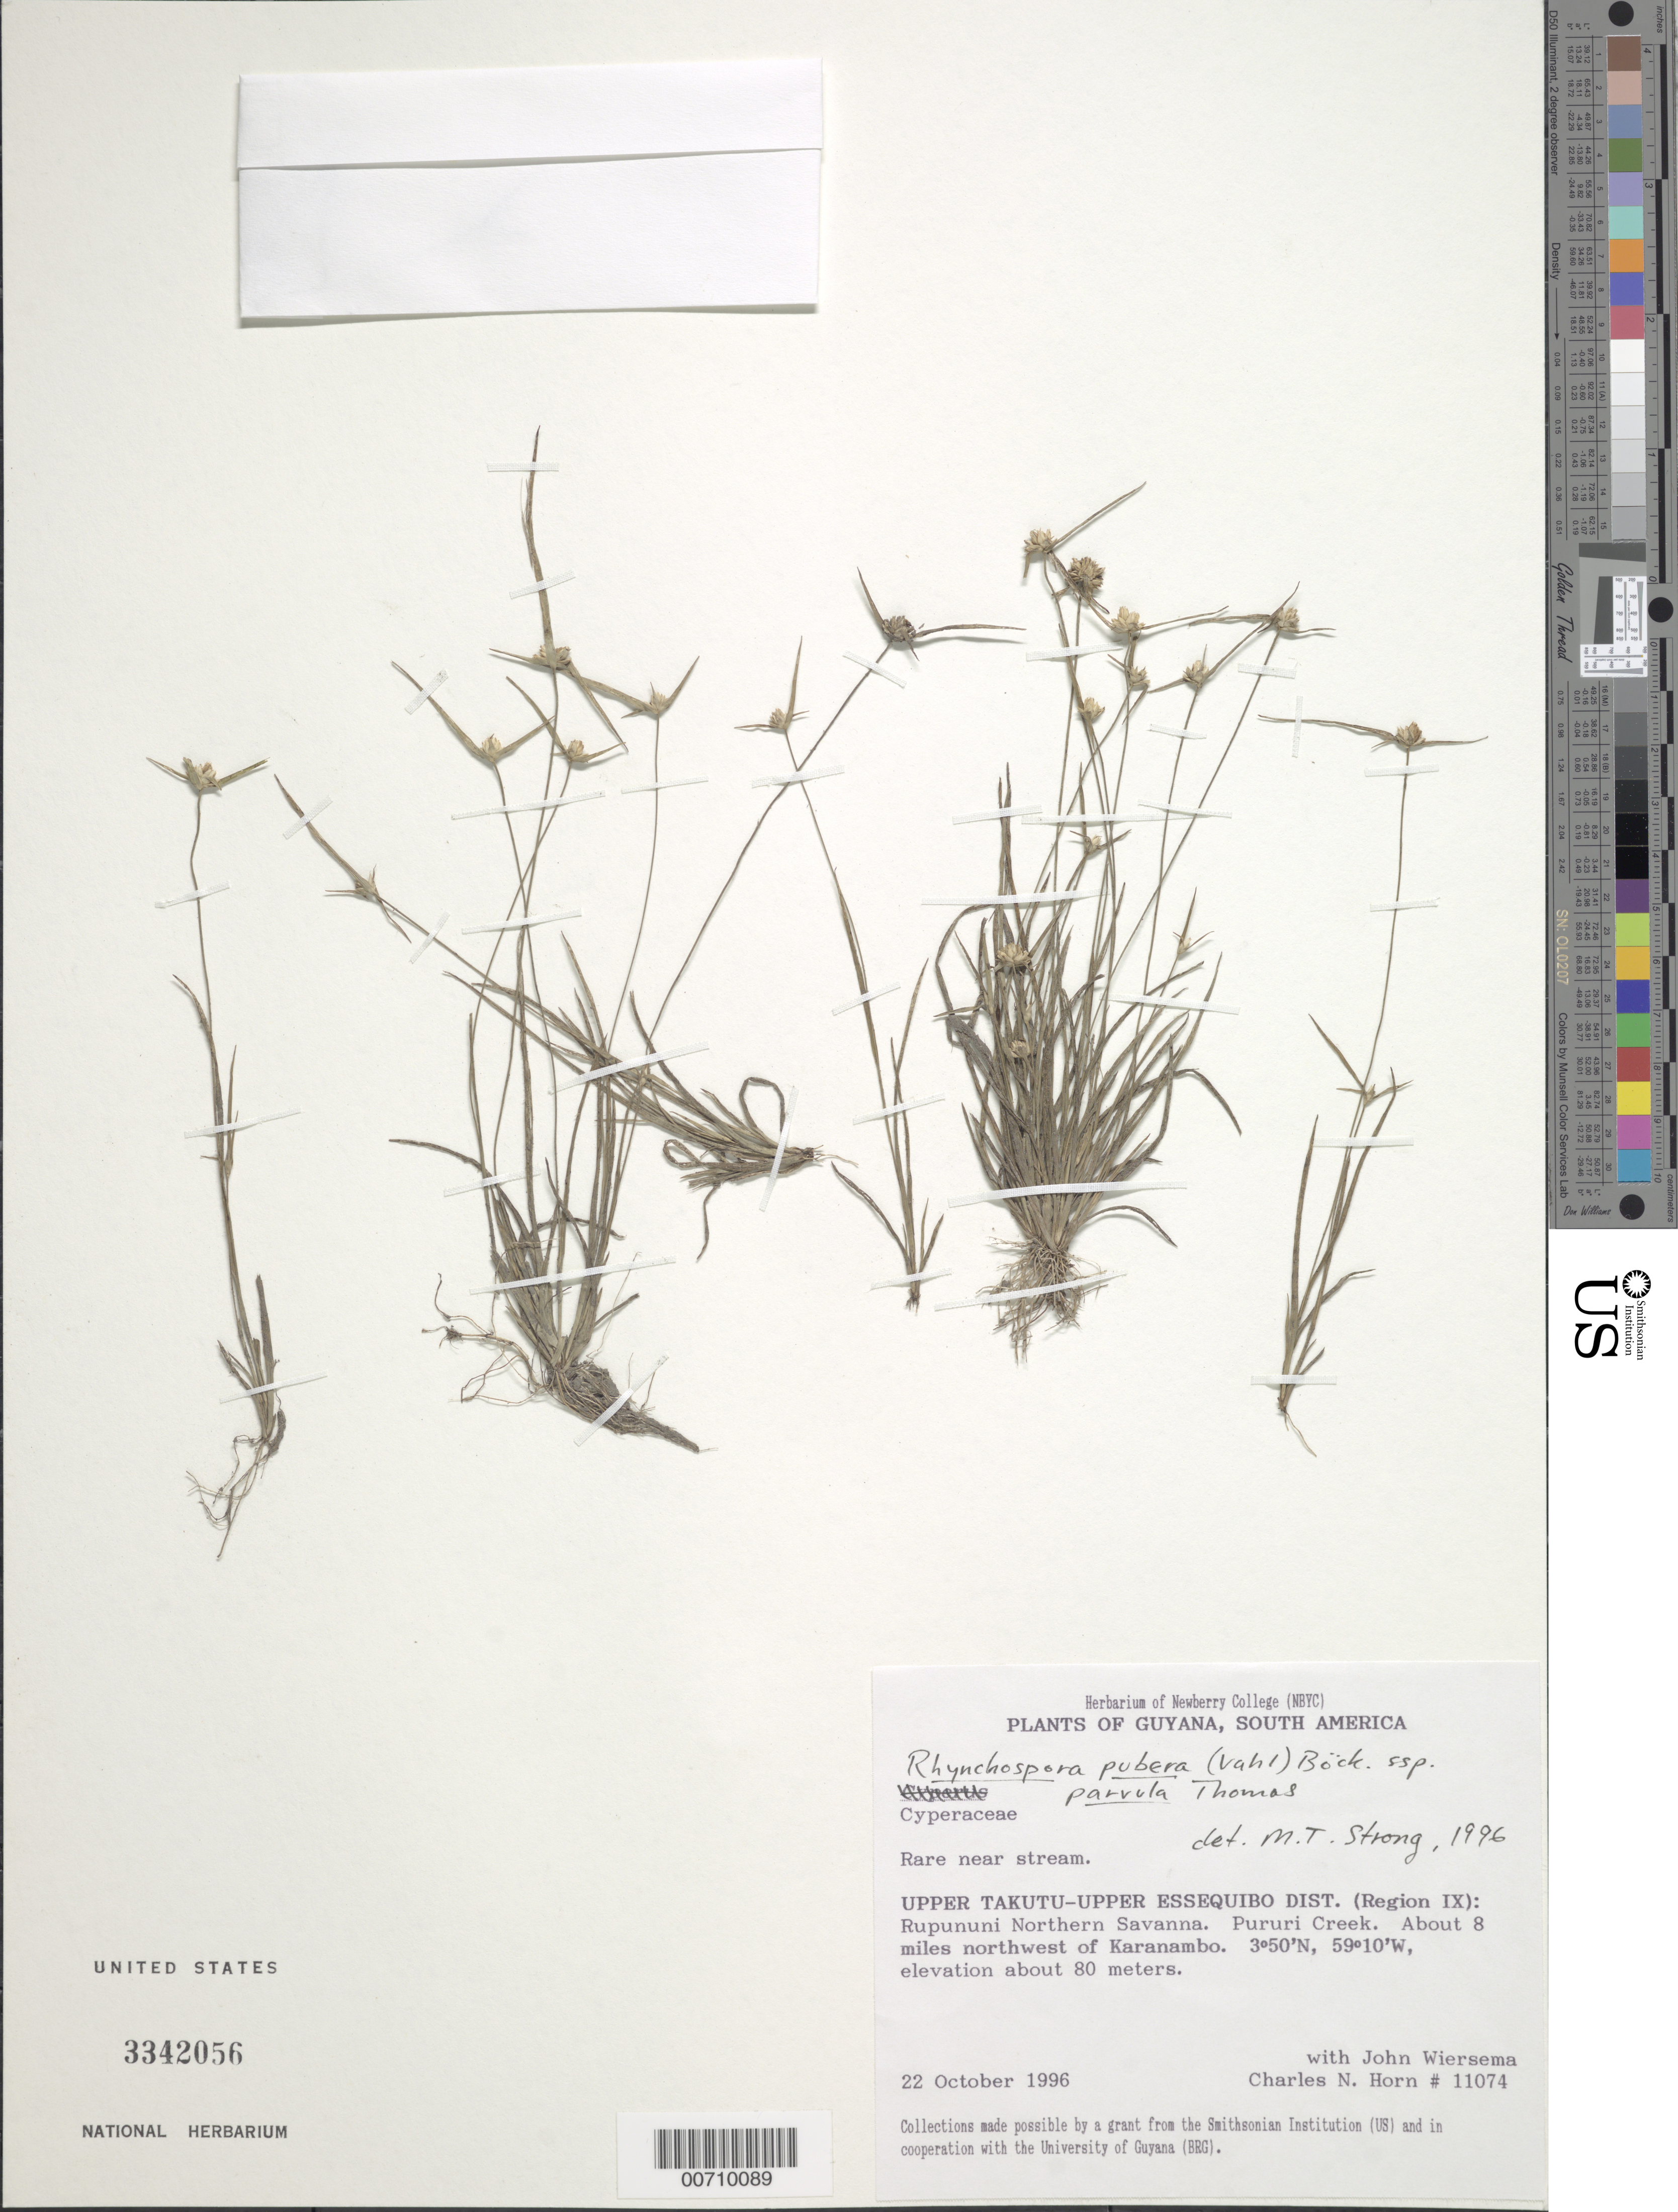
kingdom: Plantae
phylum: Tracheophyta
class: Liliopsida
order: Poales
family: Cyperaceae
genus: Rhynchospora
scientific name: Rhynchospora pubera subsp. parvula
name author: W.W. Thomas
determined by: Strong, M. T., (US), Smithsonian Institution - National Museum of Natural History (UNITED STATES)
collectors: C. N. Horn & J. H. Wiersema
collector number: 11074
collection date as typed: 22-Oct-96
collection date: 1996-10-22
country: Guyana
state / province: U. Takutu-U. Essequibo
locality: Rupununi Northern Savanna, Pururi Creek, 8 mi NW of Karanambo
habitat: Near stream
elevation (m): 80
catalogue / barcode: US 3342056